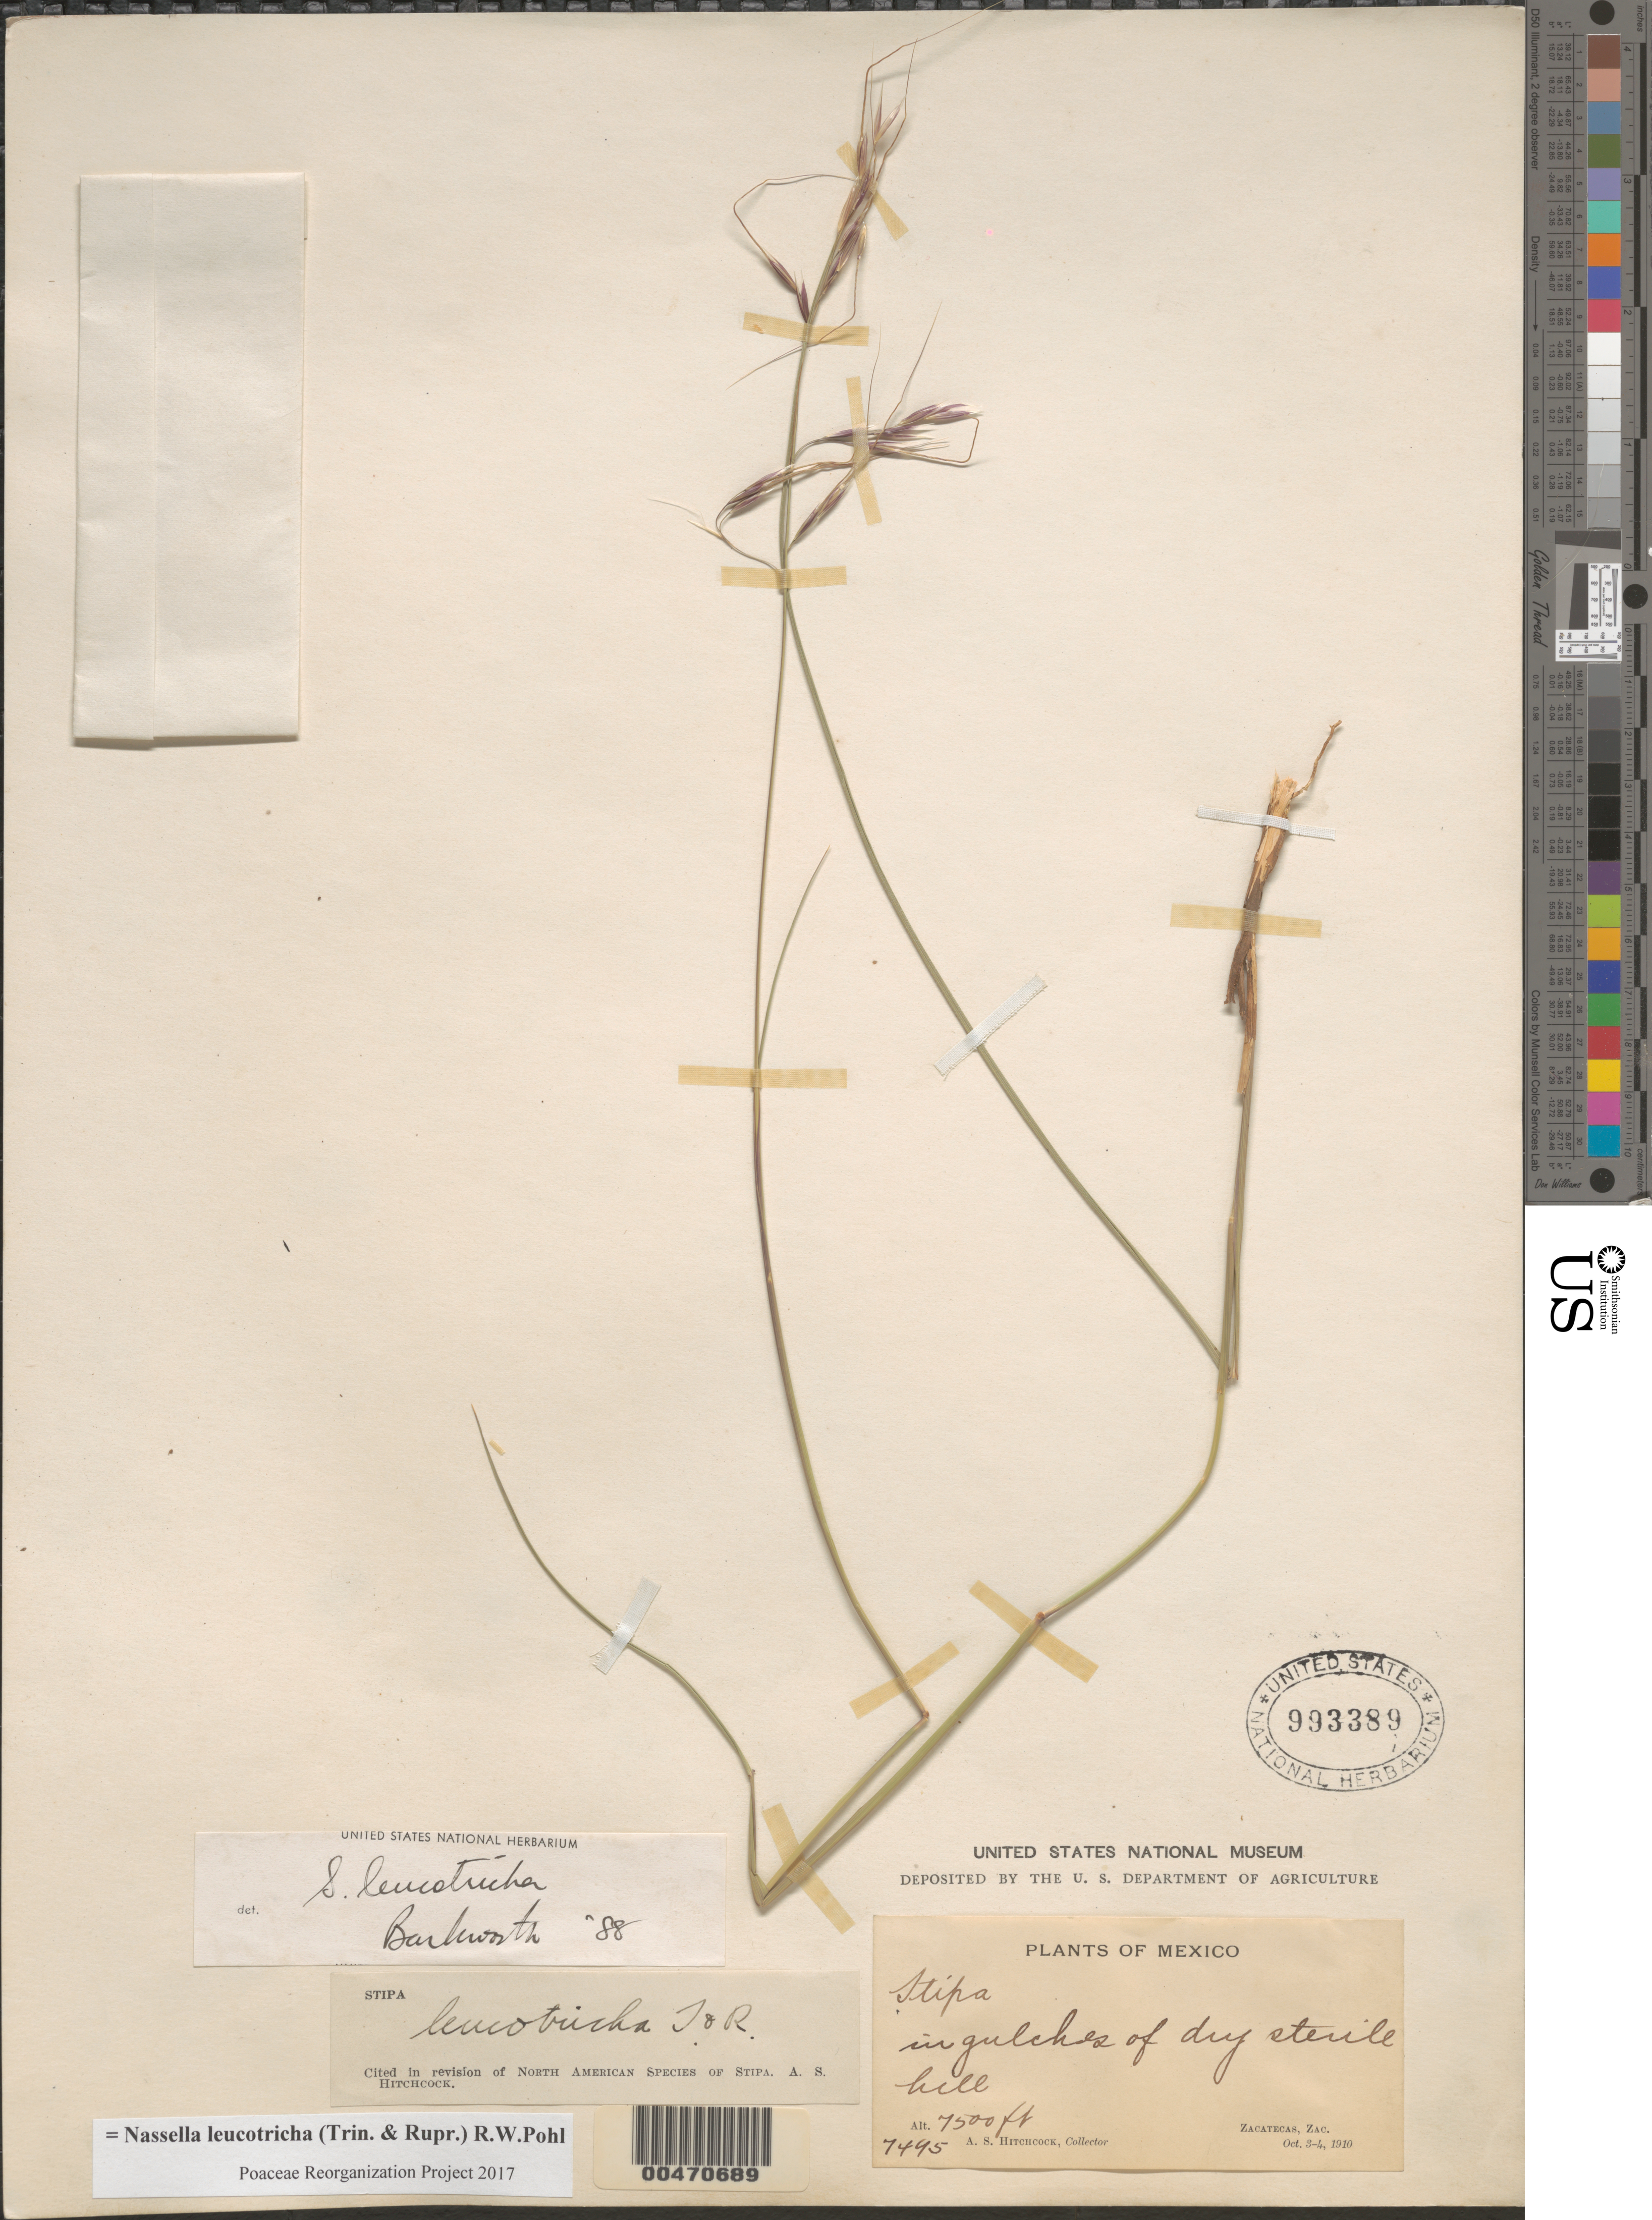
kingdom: Plantae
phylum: Tracheophyta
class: Liliopsida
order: Poales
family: Poaceae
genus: Nassella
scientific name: Nassella leucotricha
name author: (Trin. & Rupr.) R.W. Pohl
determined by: Poaceae Reorganization Project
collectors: A. S. Hitchcock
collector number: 7495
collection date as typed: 3 Oct 1910 to 4 Oct 1910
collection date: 1910-10-03/1910-10-04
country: Mexico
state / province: Zacatecas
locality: Zacatecas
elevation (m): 2286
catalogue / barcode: US 993389